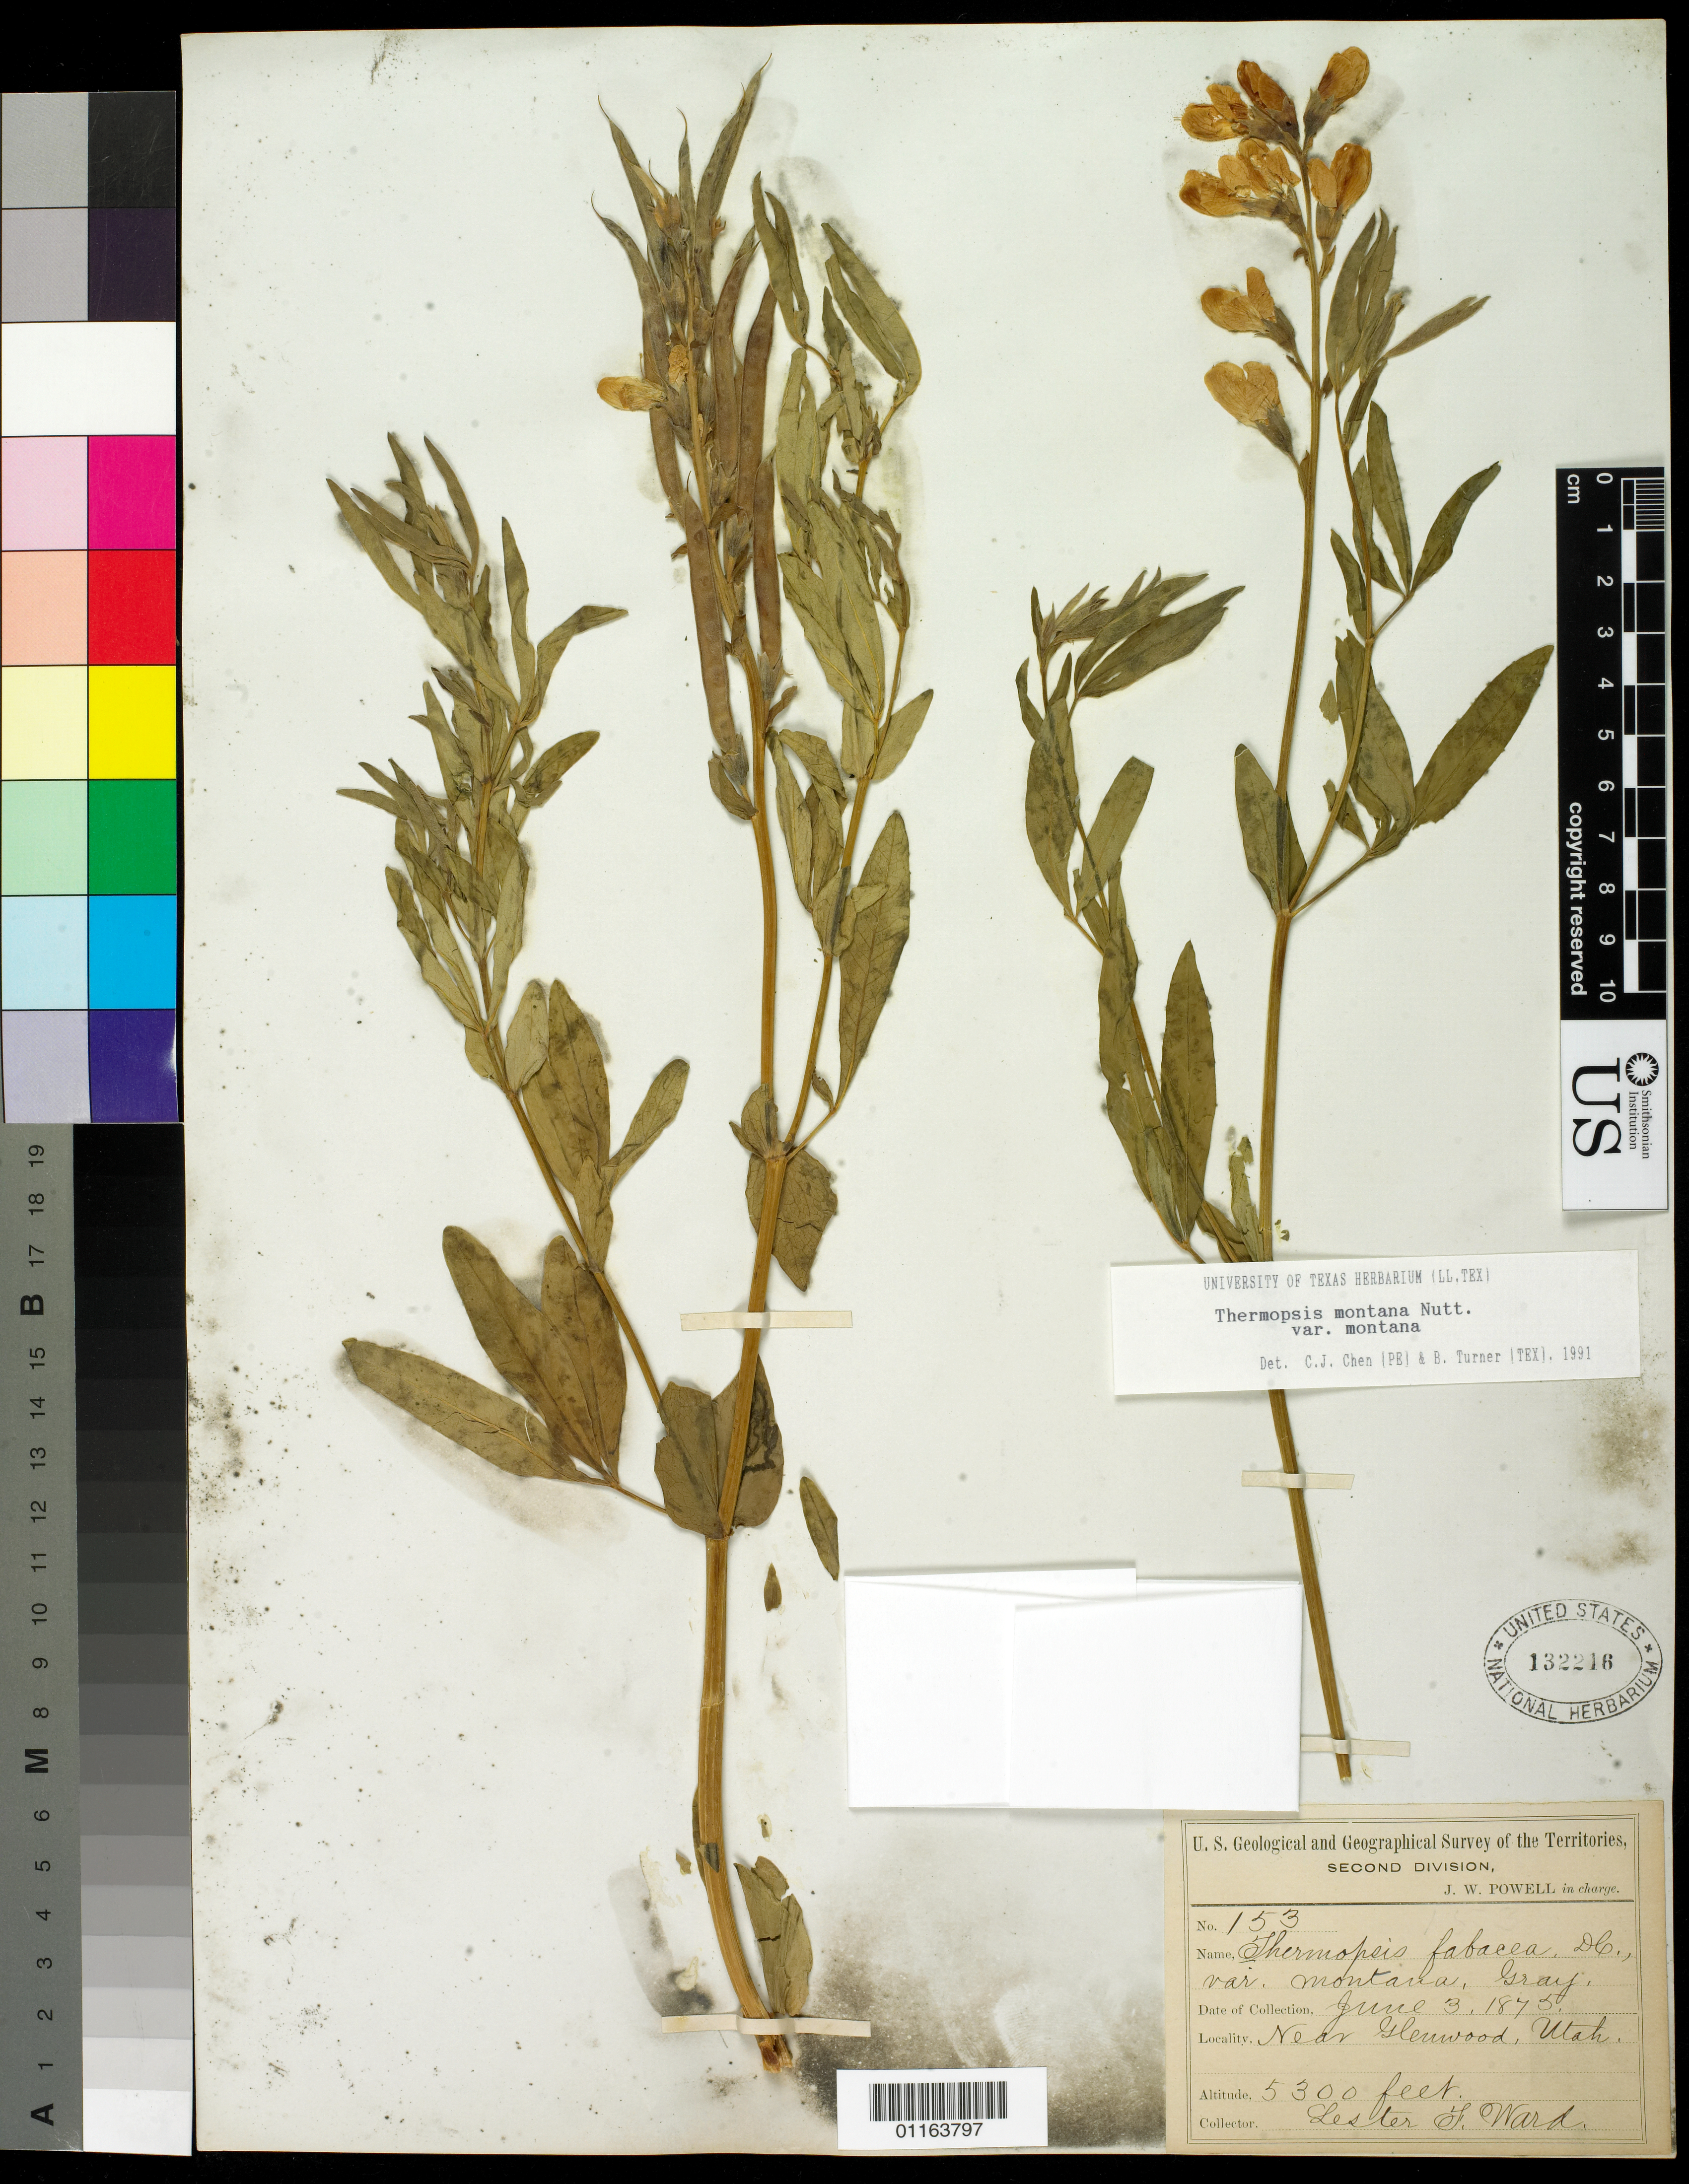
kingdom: Plantae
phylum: Tracheophyta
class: Magnoliopsida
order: Fabales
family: Fabaceae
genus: Thermopsis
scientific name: Thermopsis montana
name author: Nutt.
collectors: L. F. Ward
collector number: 153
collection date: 1875-06-03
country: United States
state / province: Utah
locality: Glenwood.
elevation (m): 1615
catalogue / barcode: US 132216